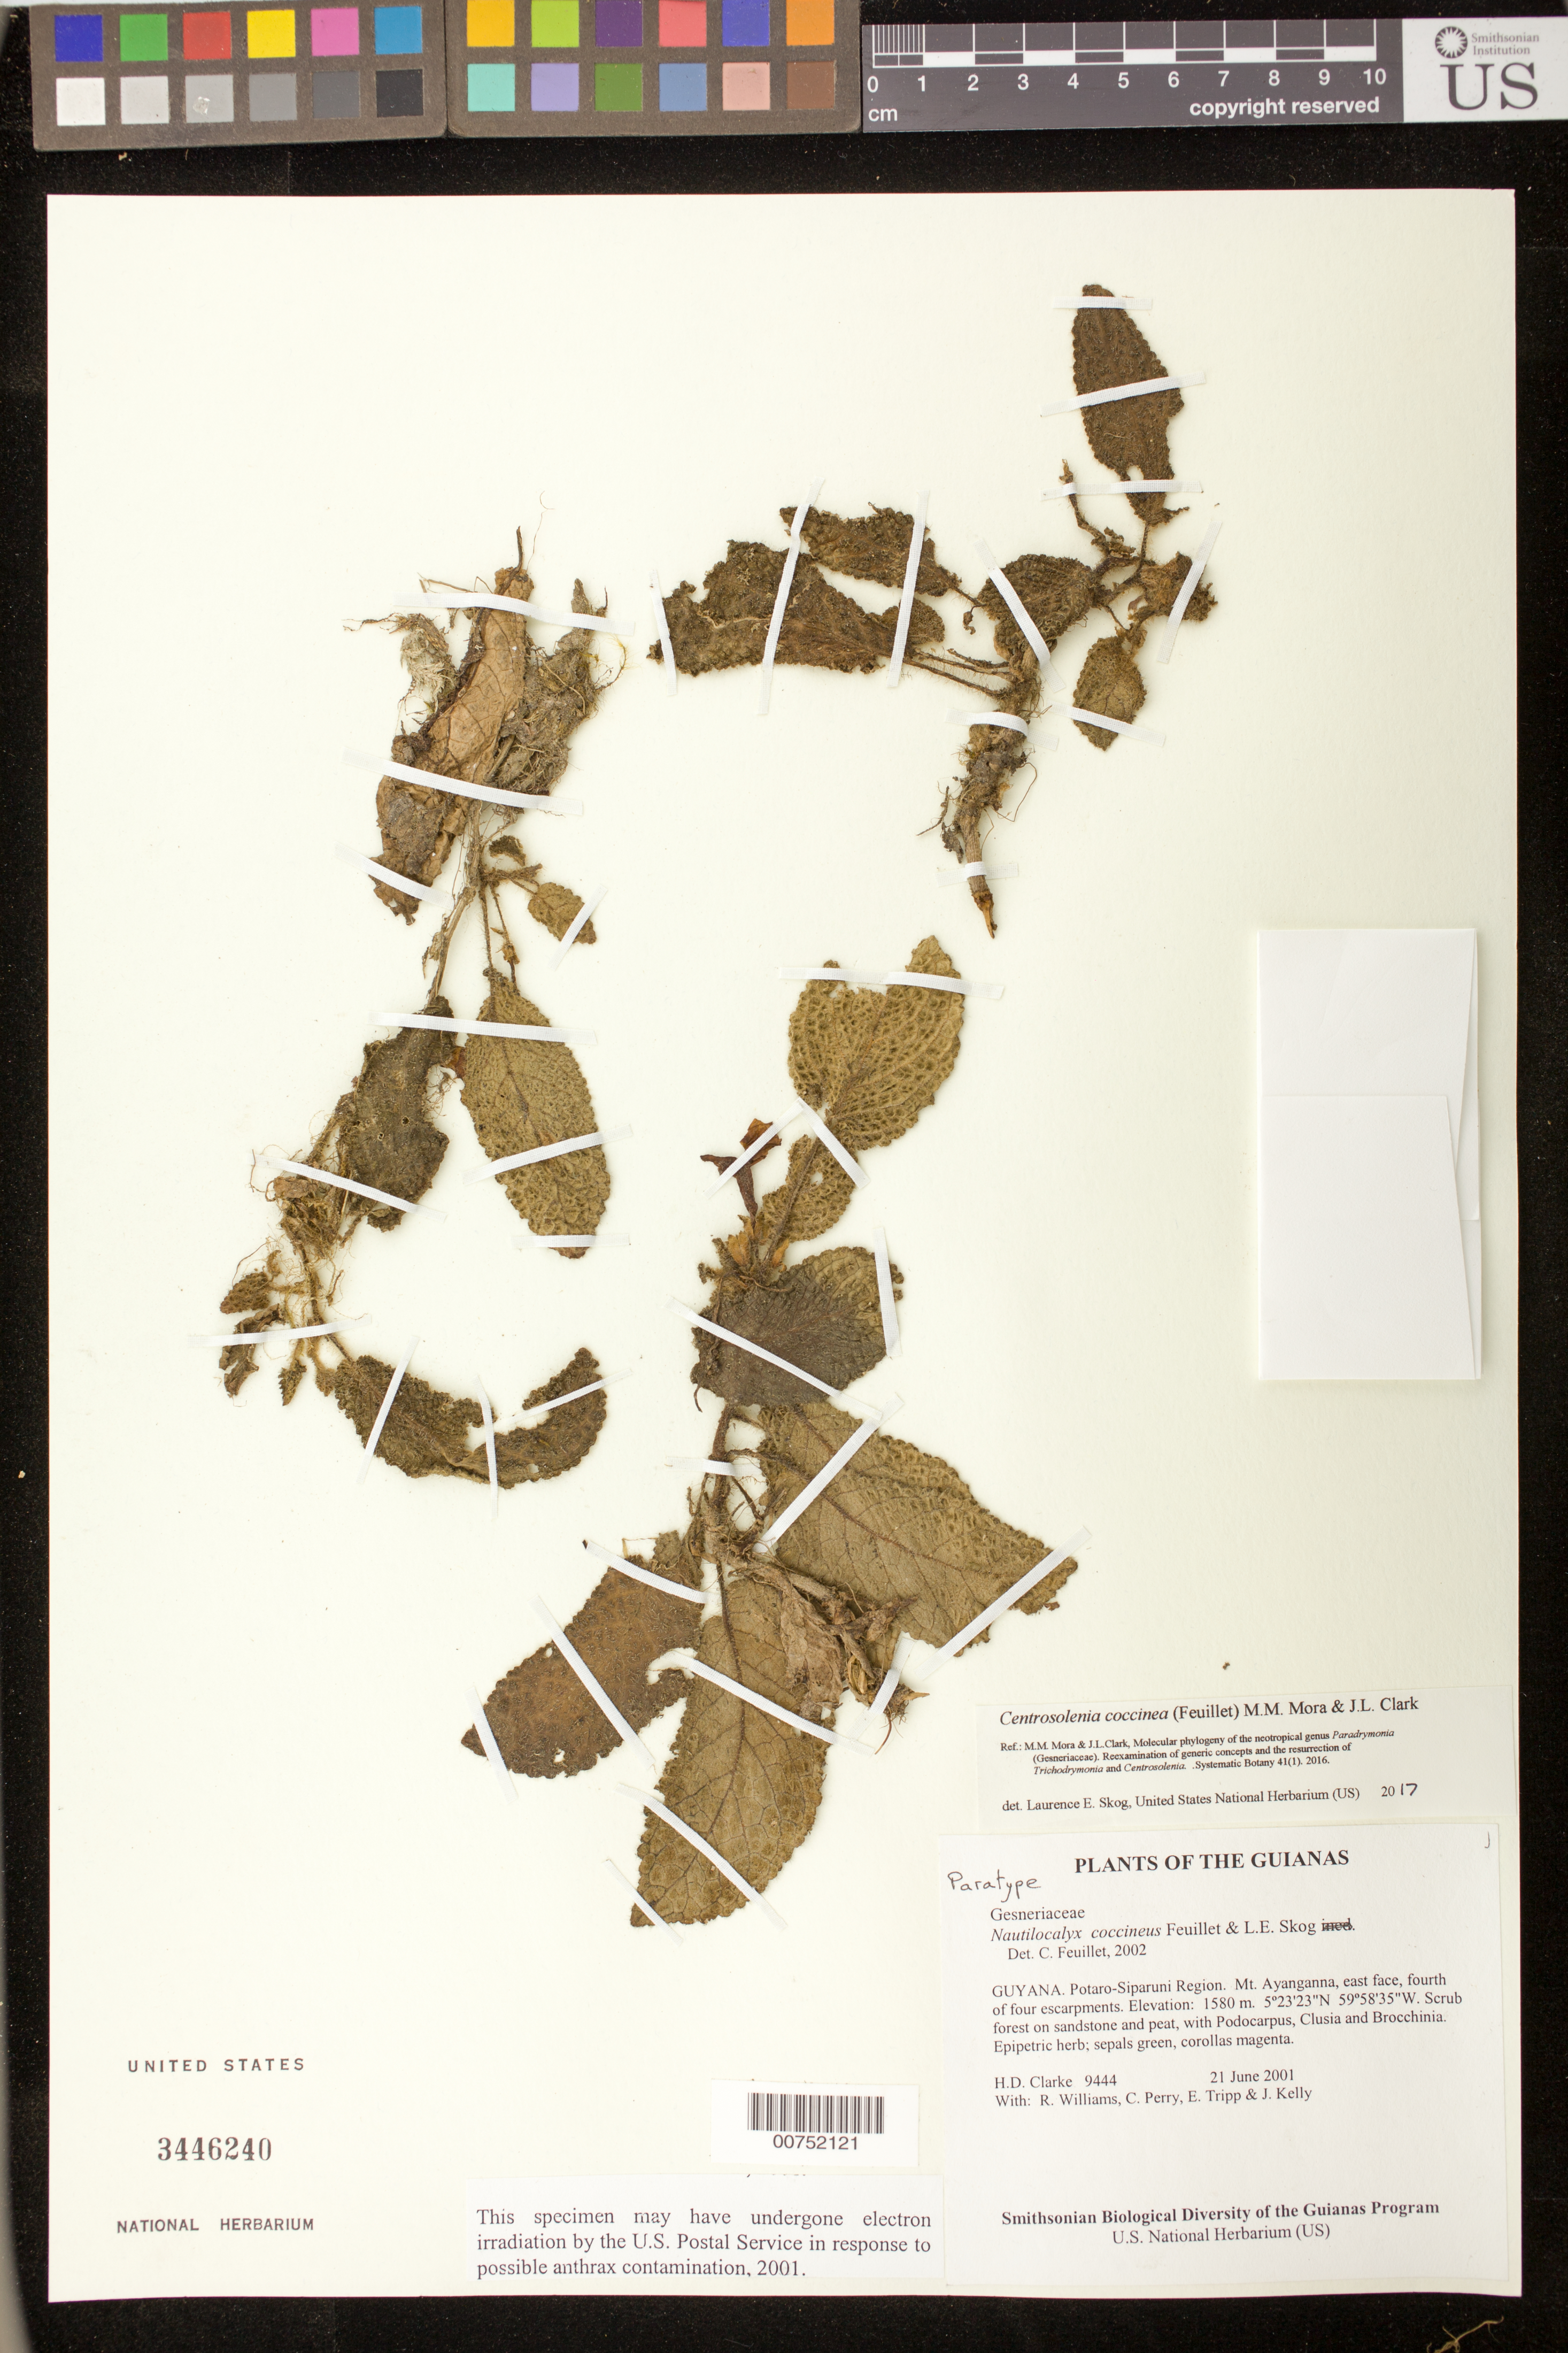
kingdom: Plantae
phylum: Tracheophyta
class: Magnoliopsida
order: Lamiales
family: Gesneriaceae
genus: Centrosolenia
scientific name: Centrosolenia coccinea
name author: (Feuillet) M.M. Mora & J.L. Clark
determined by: Skog, Laurence E.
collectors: H. D. Clarke, R. Williams, C. Perry, E. Tripp & J. Kelly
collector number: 9444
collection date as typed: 21 Jun 2001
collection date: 2001-06-21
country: Guyana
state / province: Potaro-Siparuni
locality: Mt. Ayanganna, east face, fourth of four escarpments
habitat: Scrub forest on sandstone and peat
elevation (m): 1580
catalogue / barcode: US 3446240